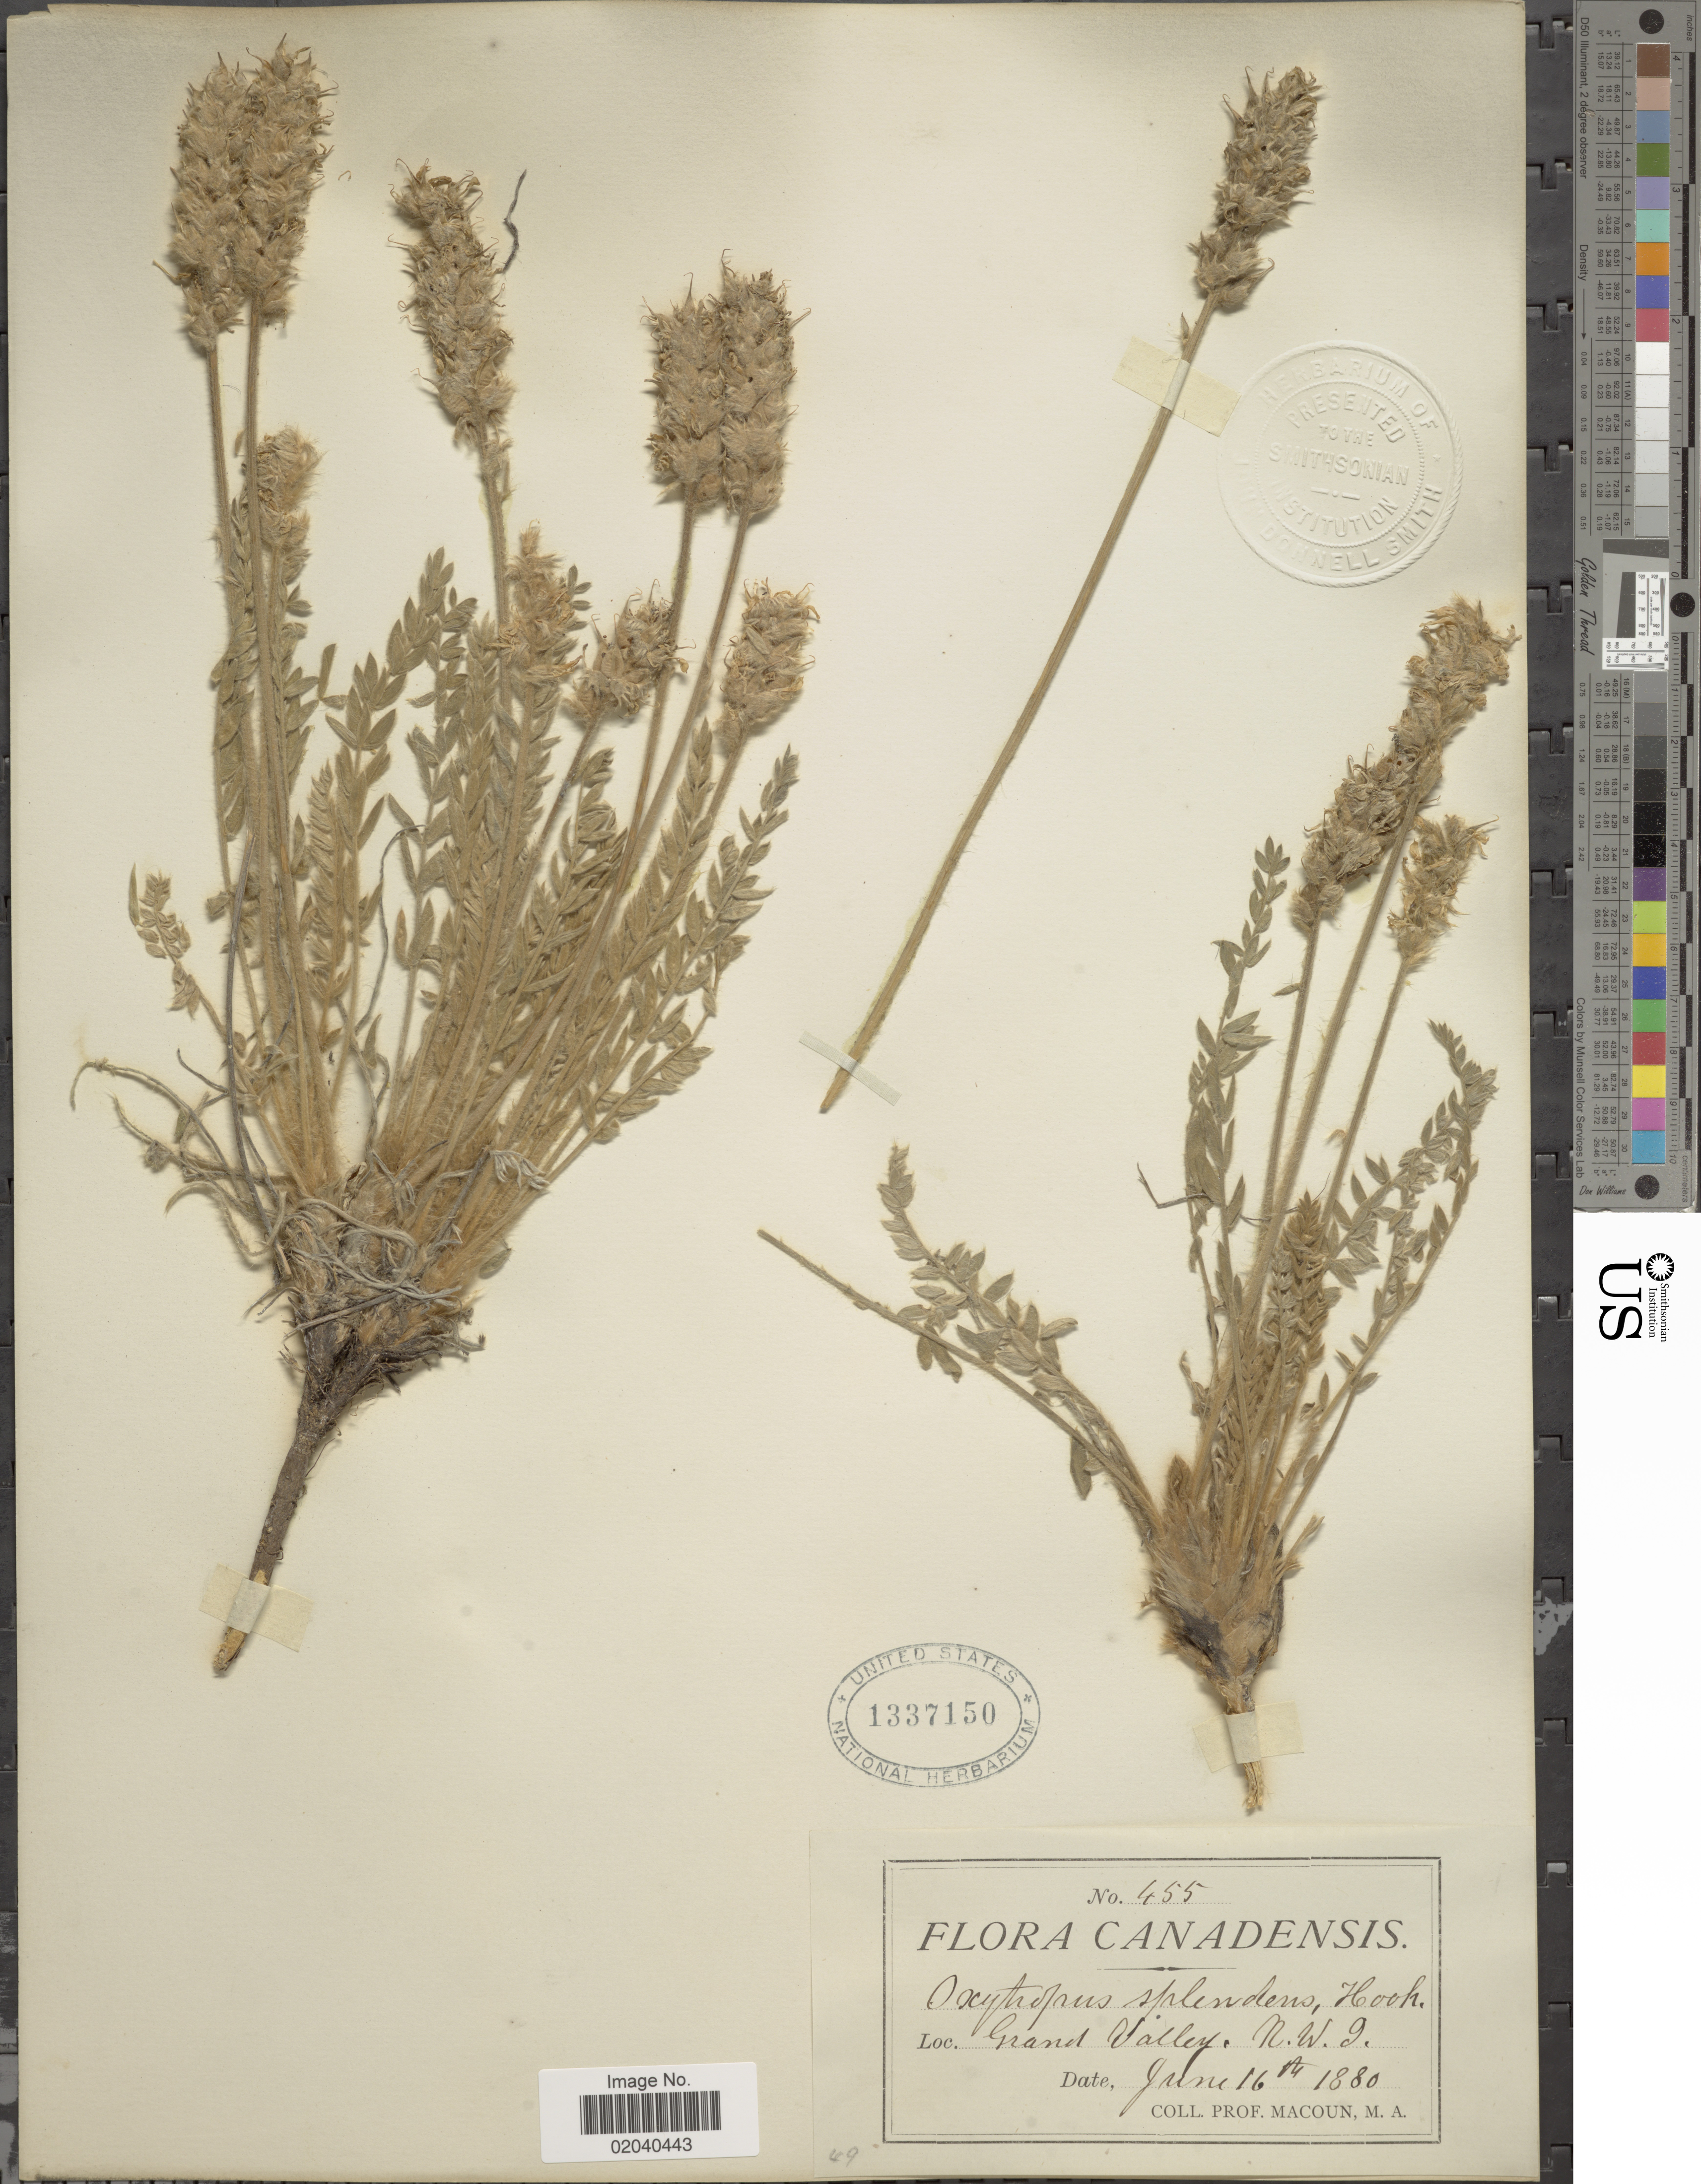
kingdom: Plantae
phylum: Tracheophyta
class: Magnoliopsida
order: Fabales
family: Fabaceae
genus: Oxytropis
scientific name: Oxytropis splendens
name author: Douglas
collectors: -- Macoun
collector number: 455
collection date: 1880-06-16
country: Canada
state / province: Northwest Territories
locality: Grand Valley. N.W.T.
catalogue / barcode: US 1337150